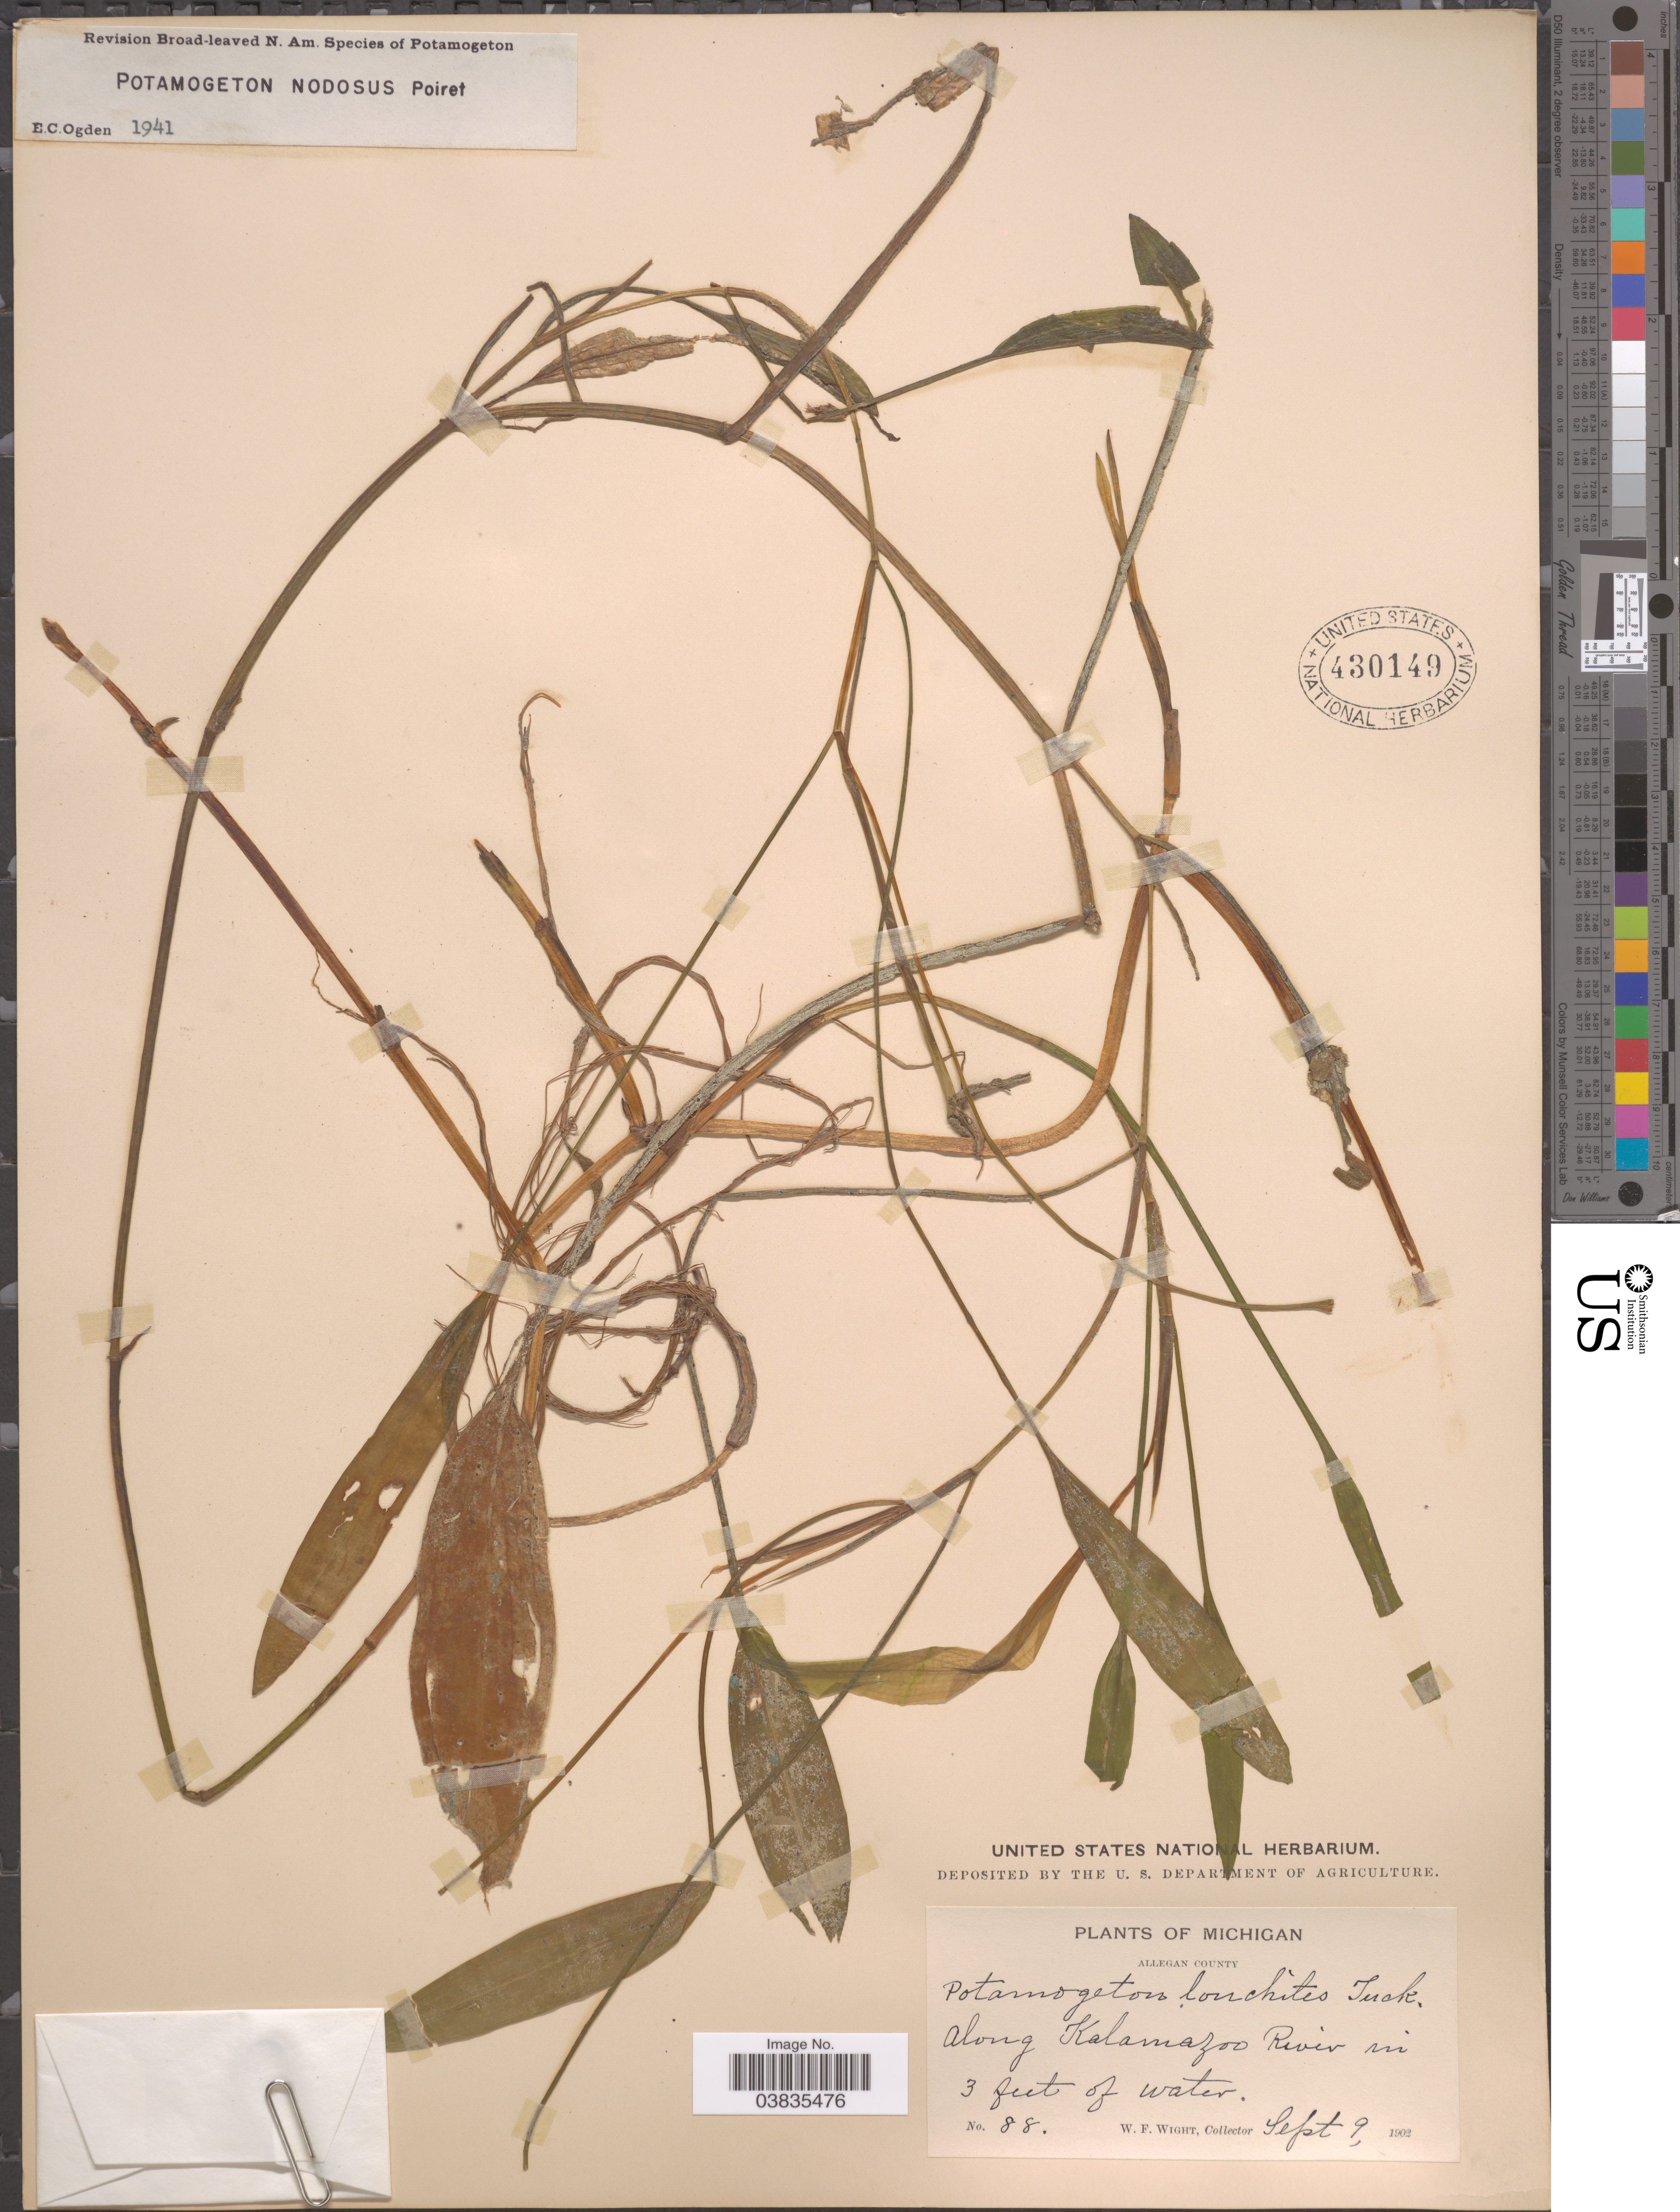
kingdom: Plantae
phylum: Tracheophyta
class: Liliopsida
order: Alismatales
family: Potamogetonaceae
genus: Potamogeton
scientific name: Potamogeton nodosus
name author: Poir.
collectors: W. Wight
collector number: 88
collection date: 1902-09-09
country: United States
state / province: Michigan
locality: Allegan County. Along Kalamazoo River.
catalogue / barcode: US 430149